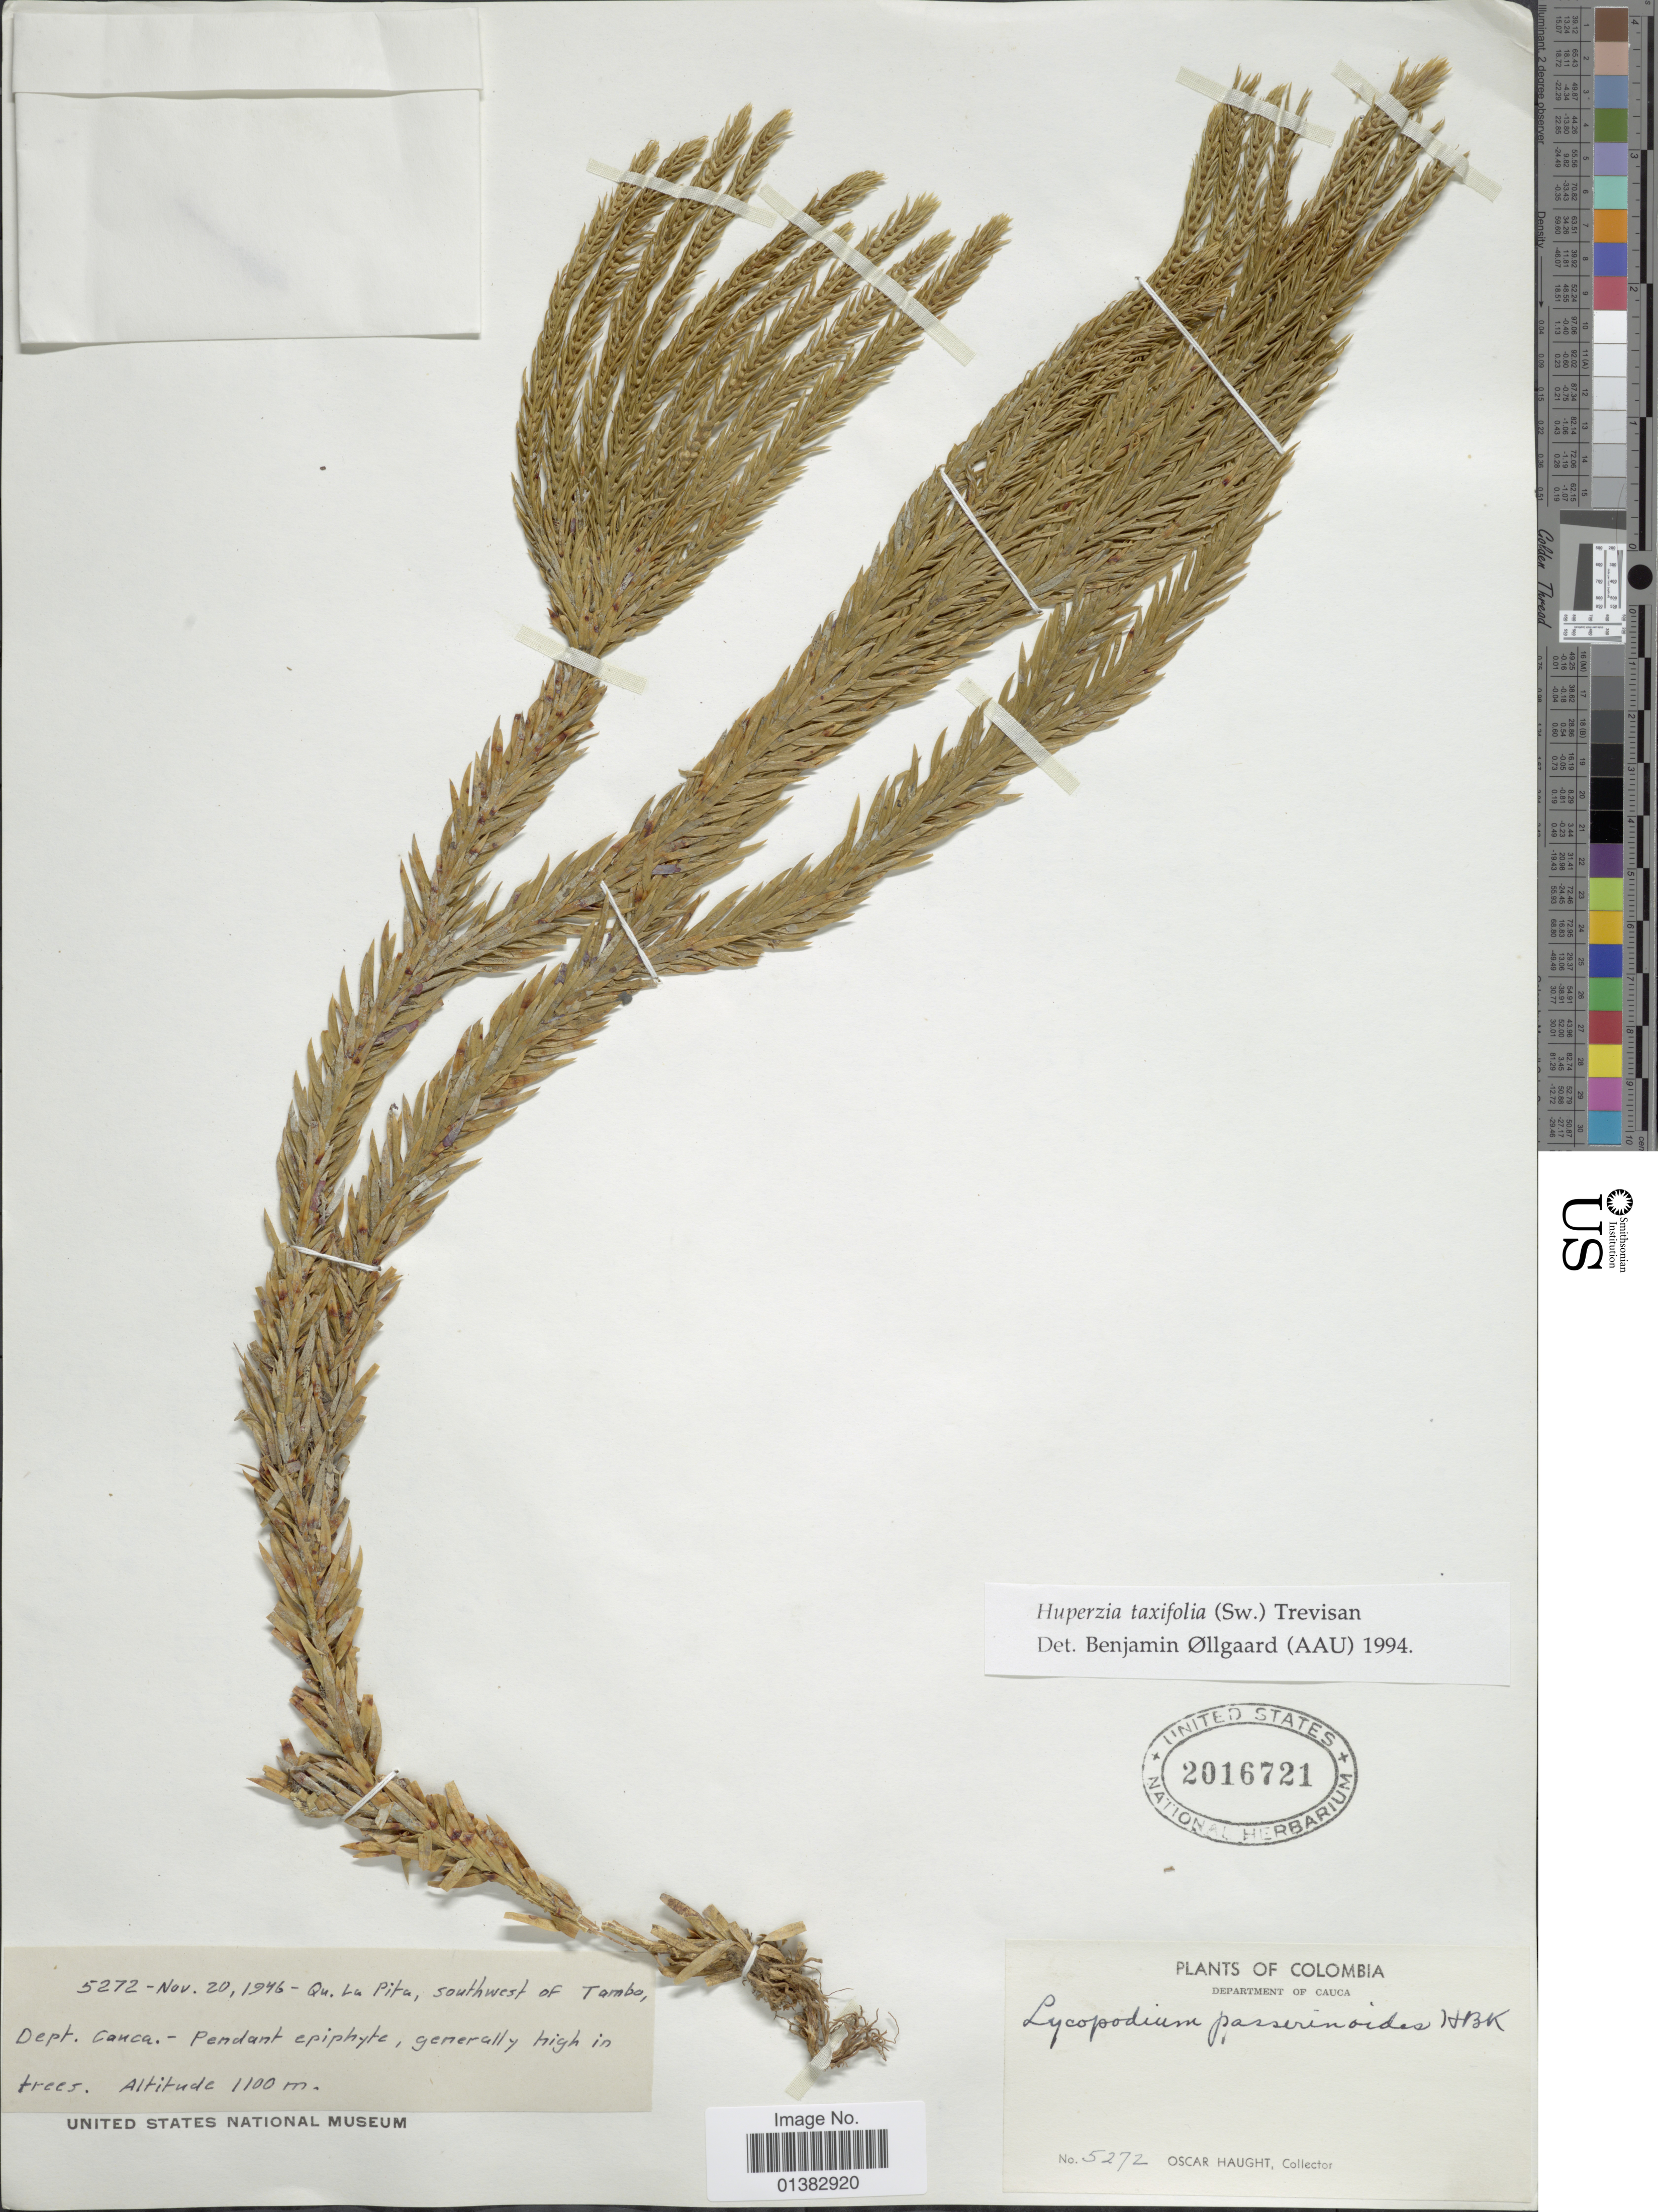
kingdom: Plantae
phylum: Tracheophyta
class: Lycopodiopsida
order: Lycopodiales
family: Lycopodiaceae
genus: Phlegmariurus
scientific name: Phlegmariurus taxifolius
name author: (Sw.) Á. Löve & D. Löve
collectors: O. L. Haught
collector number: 5272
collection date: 1946-11-20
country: Colombia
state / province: Cauca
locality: Qu. La Pita, southwest of Tambo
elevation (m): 1100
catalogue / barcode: US 2016721